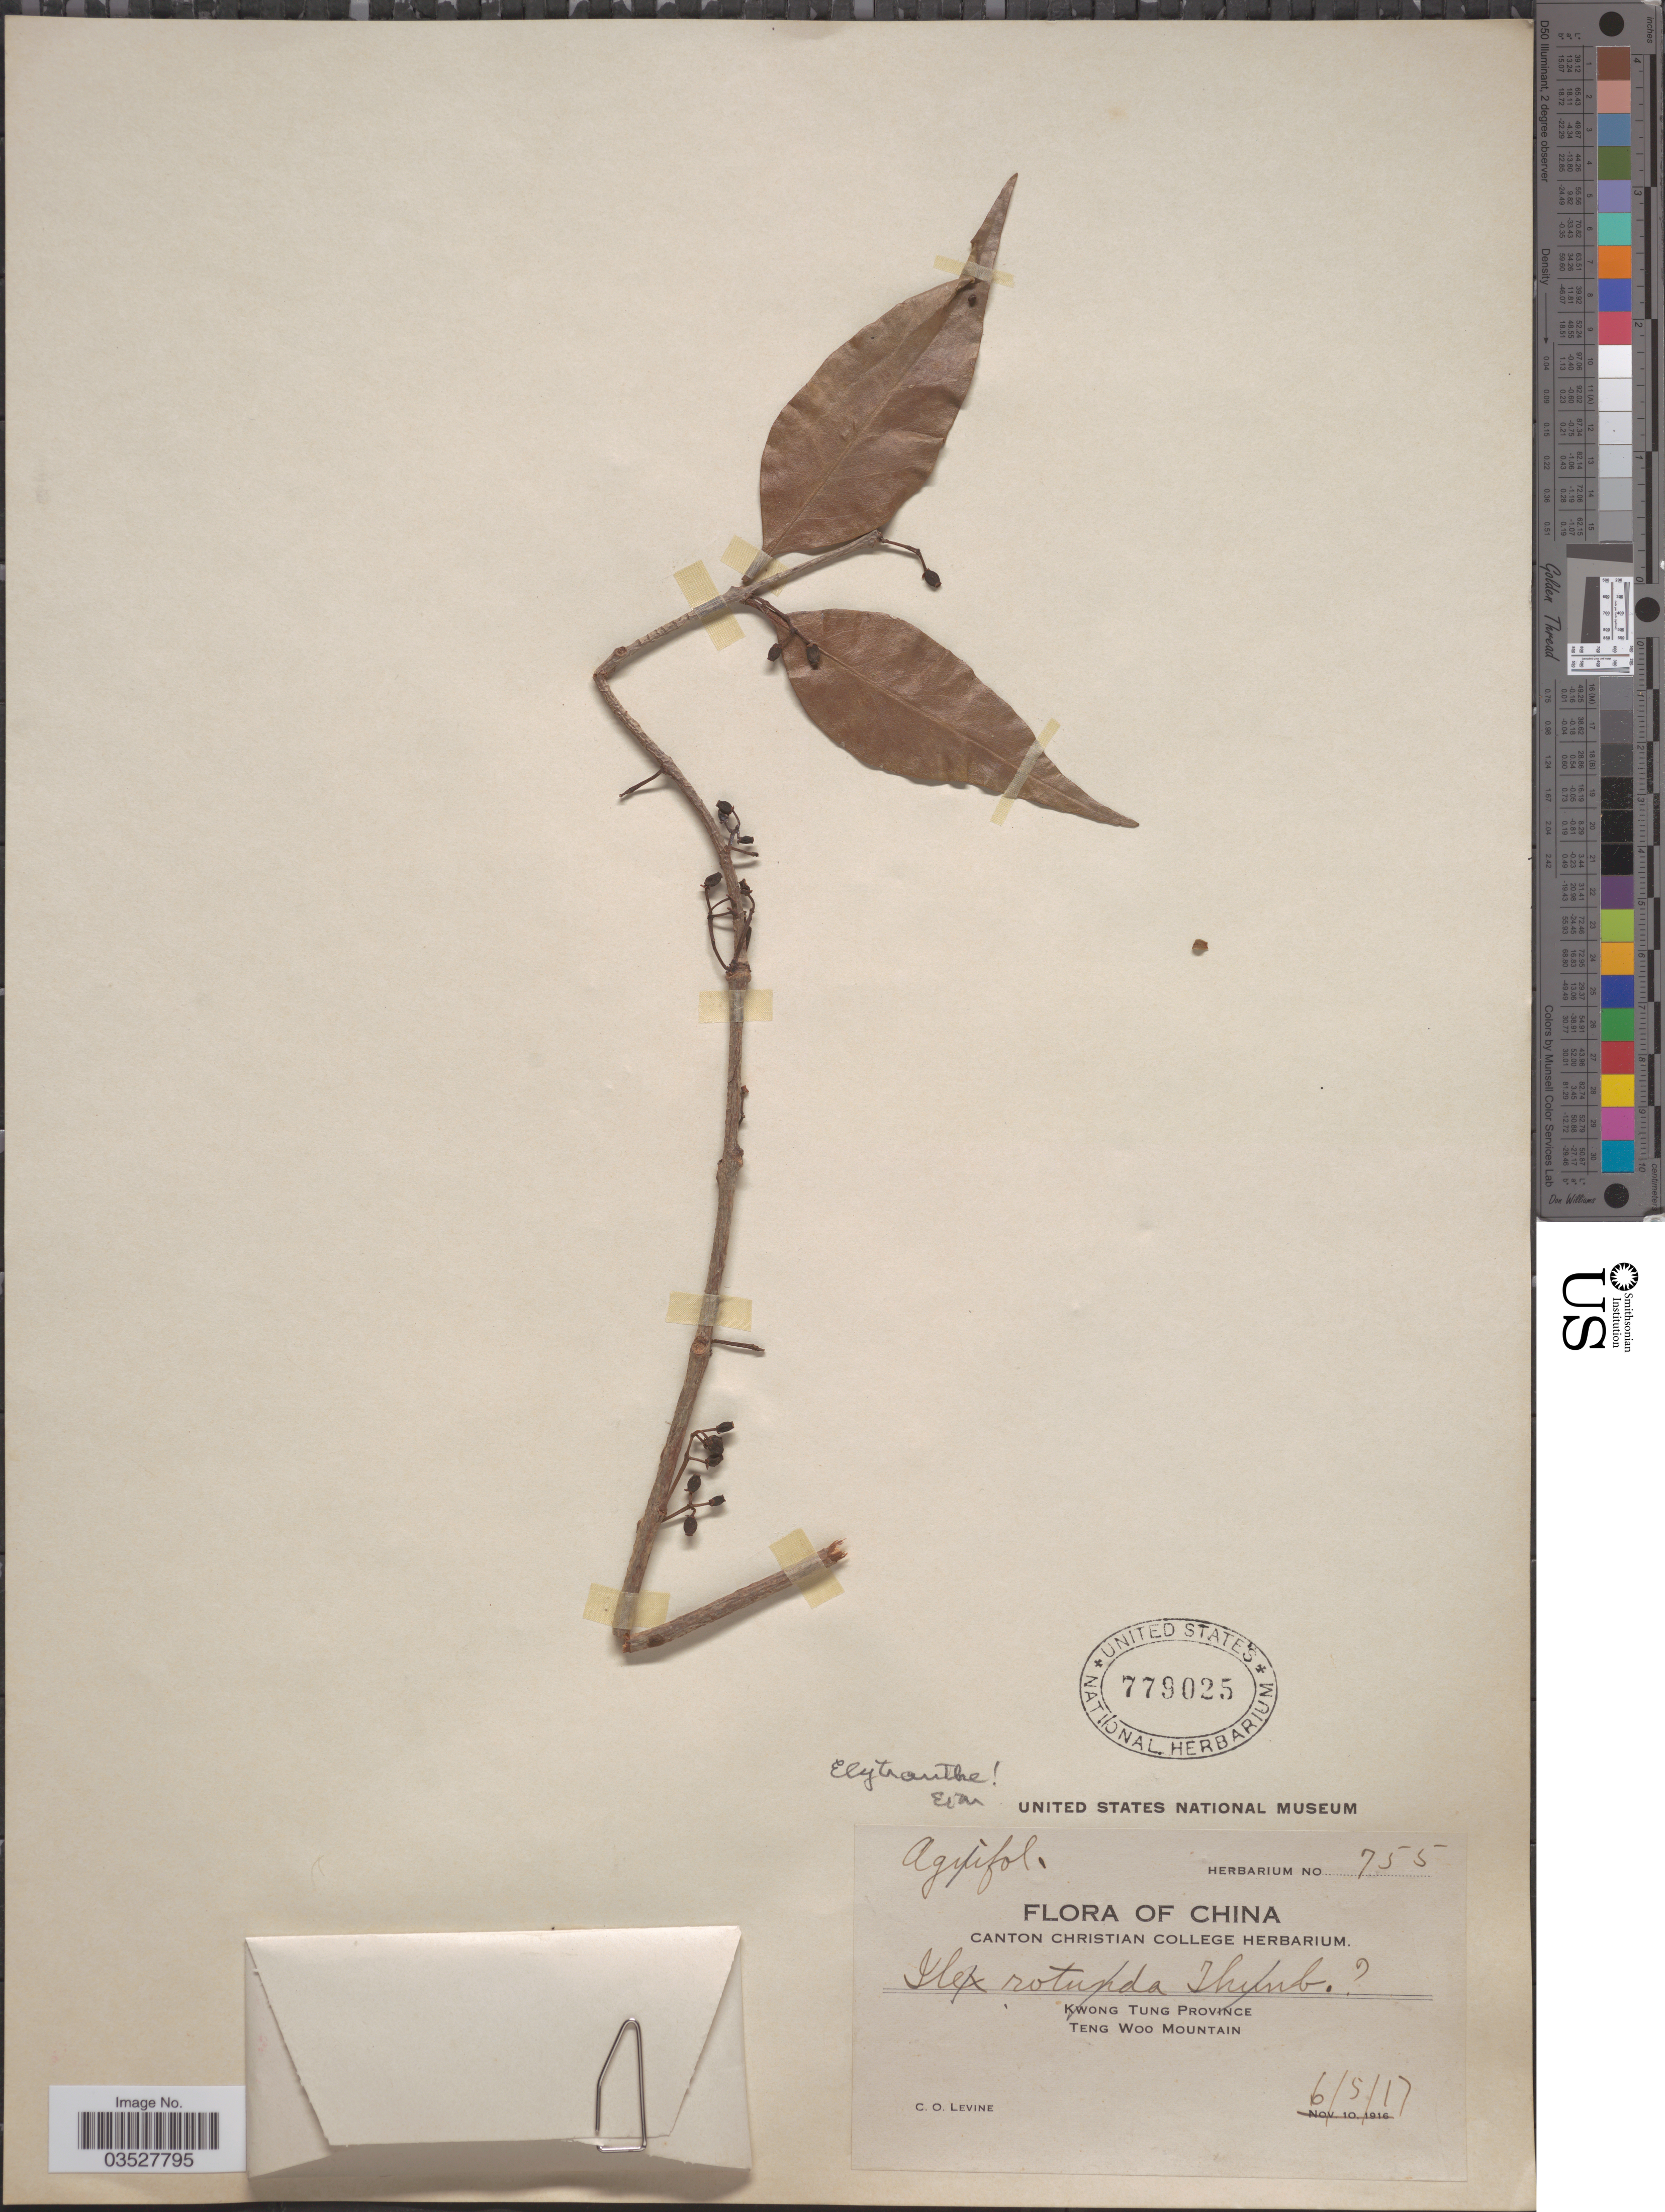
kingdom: Plantae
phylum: Tracheophyta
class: Magnoliopsida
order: Santalales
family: Loranthaceae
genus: Elytranthe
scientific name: Elytranthe sp.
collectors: C. O. Levine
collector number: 755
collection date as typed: Transcribed d/m/y: 6/5/17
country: China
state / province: Guangdong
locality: Kwong Tung Province. Teng Woo Mountain.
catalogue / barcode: US 779025